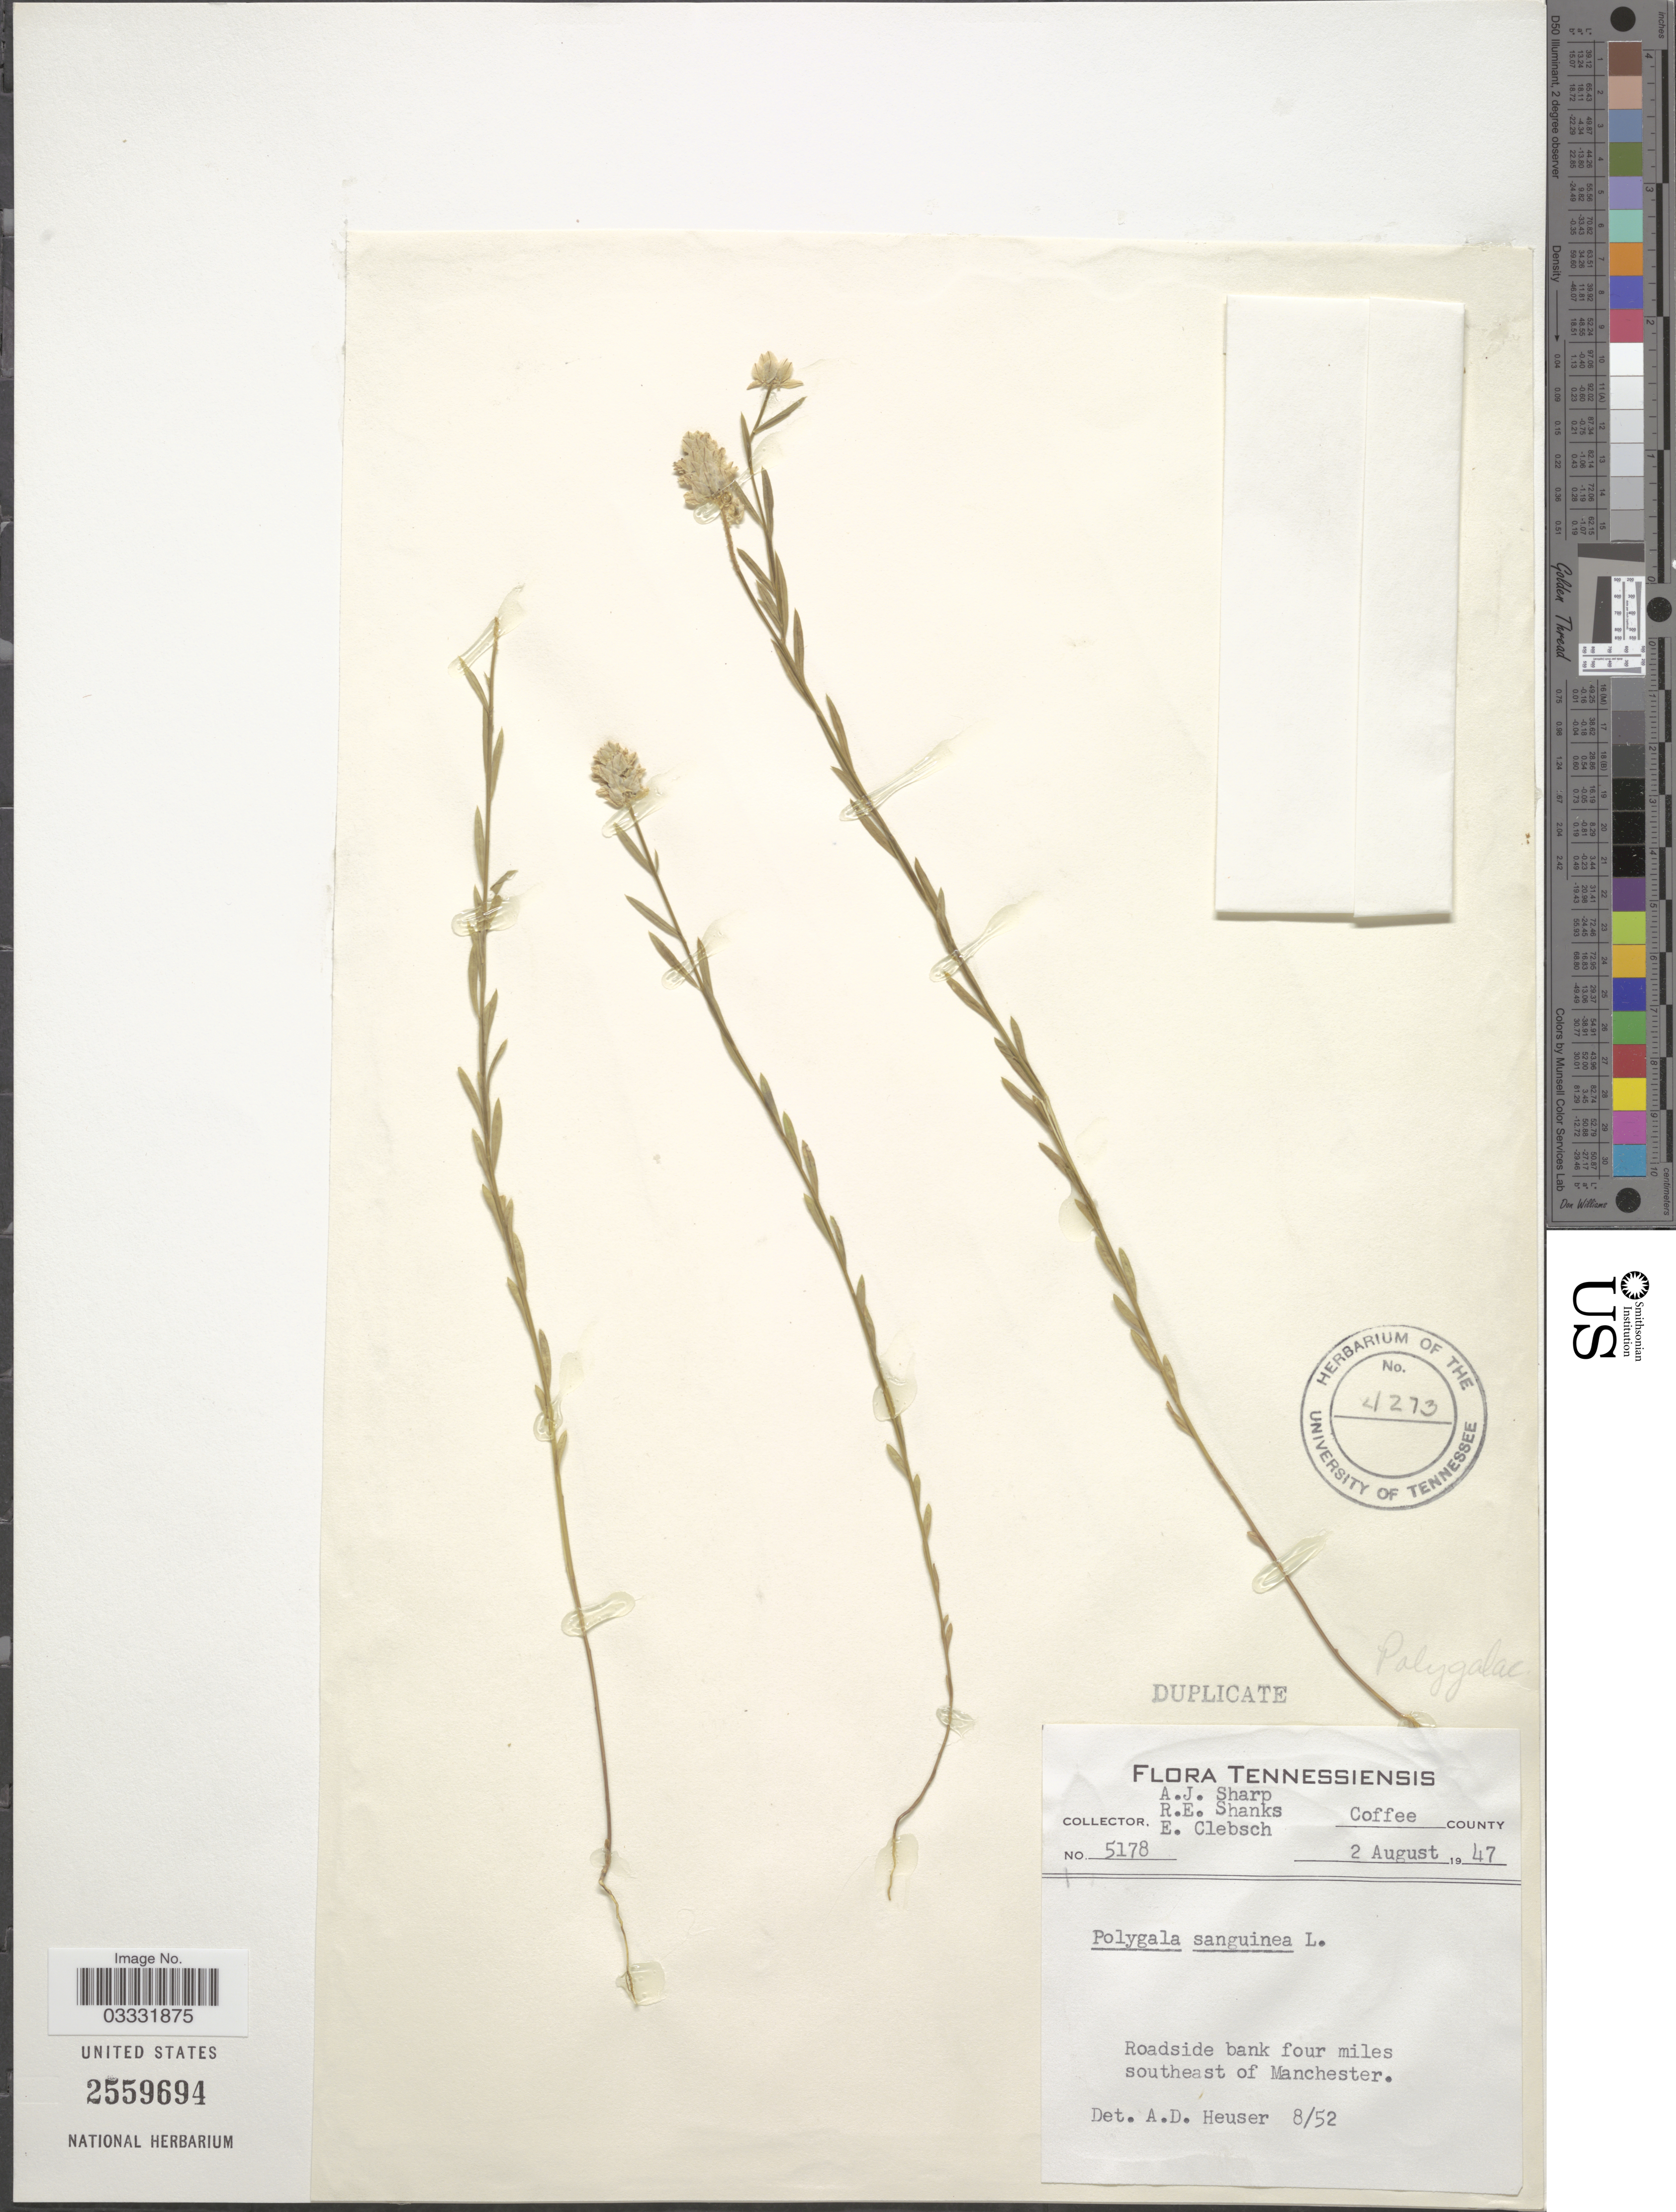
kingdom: Plantae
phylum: Tracheophyta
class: Magnoliopsida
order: Fabales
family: Polygalaceae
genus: Polygala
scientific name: Polygala sanguinea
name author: L.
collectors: A. J. Sharp, R. Shanks & E. Clebsch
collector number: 5178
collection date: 1947-08-02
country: United States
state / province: Tennessee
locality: Coffee County. Roadside bank four miles southeast of Manchester.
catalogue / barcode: US 2559694